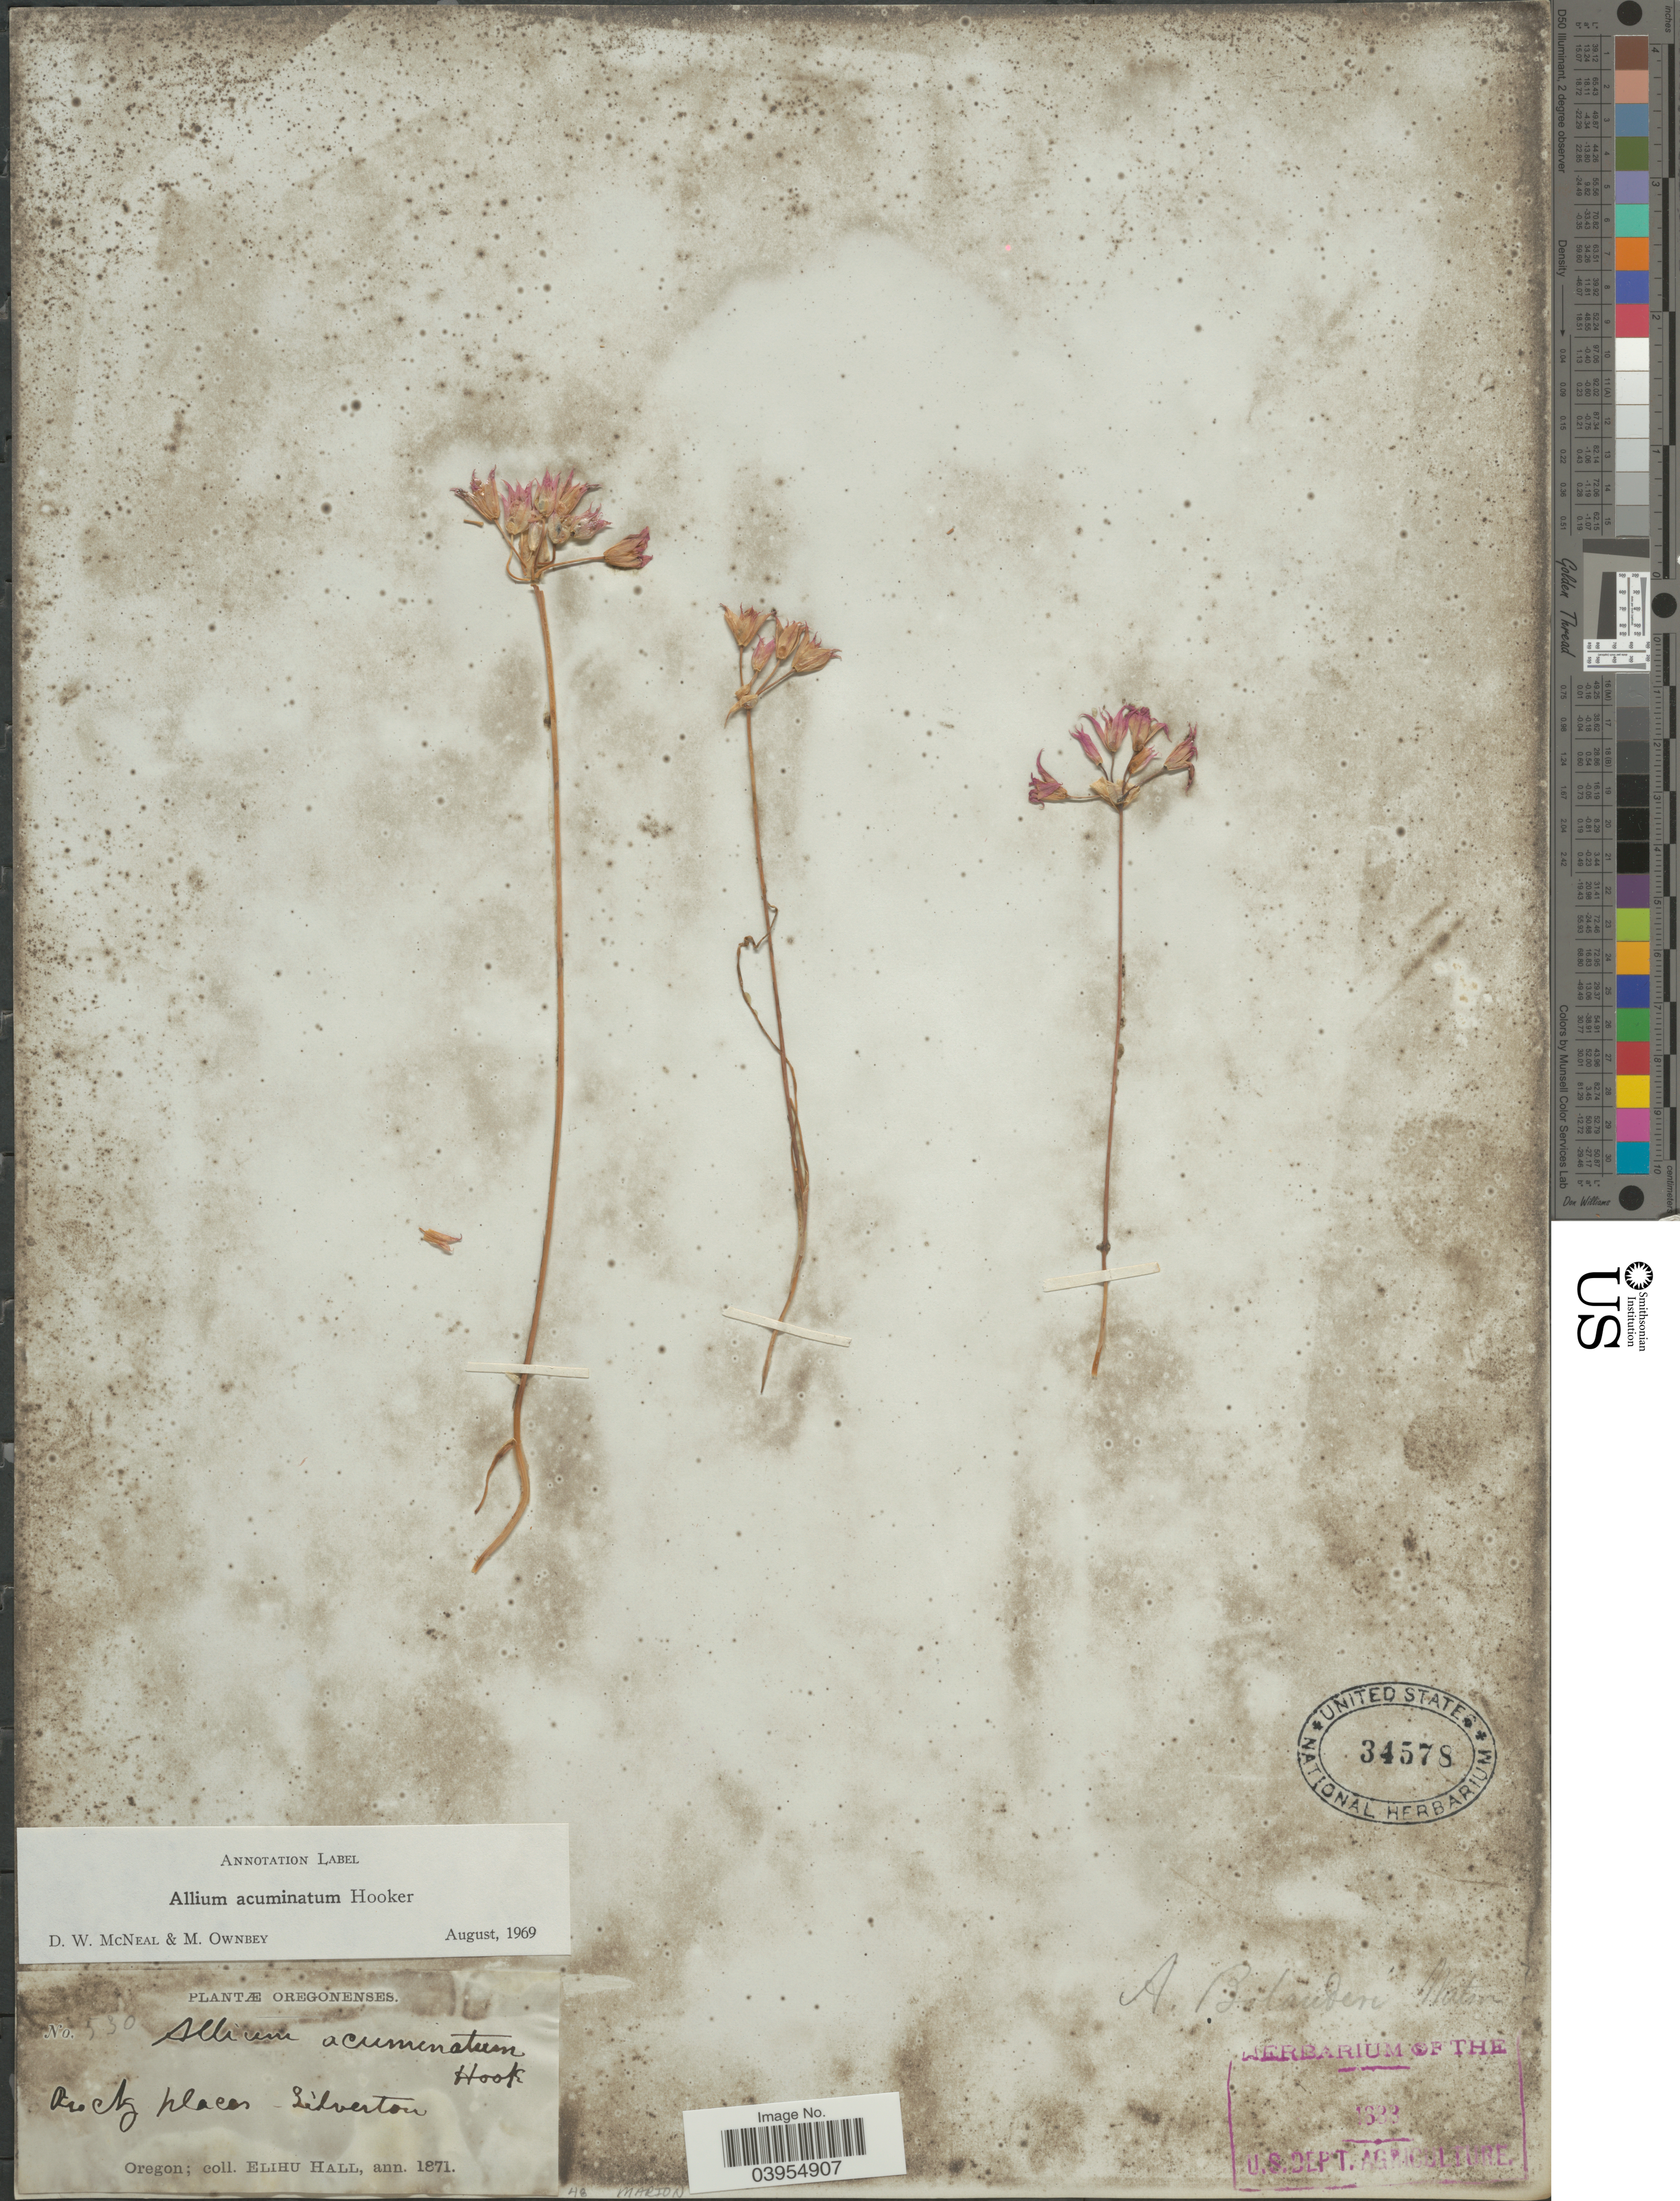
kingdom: Plantae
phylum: Tracheophyta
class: Liliopsida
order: Asparagales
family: Amaryllidaceae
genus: Allium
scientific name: Allium acuminatum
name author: Hook.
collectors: E. Hall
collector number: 530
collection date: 1871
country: United States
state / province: Oregon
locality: Rocky places - Silverton.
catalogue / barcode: US 34578